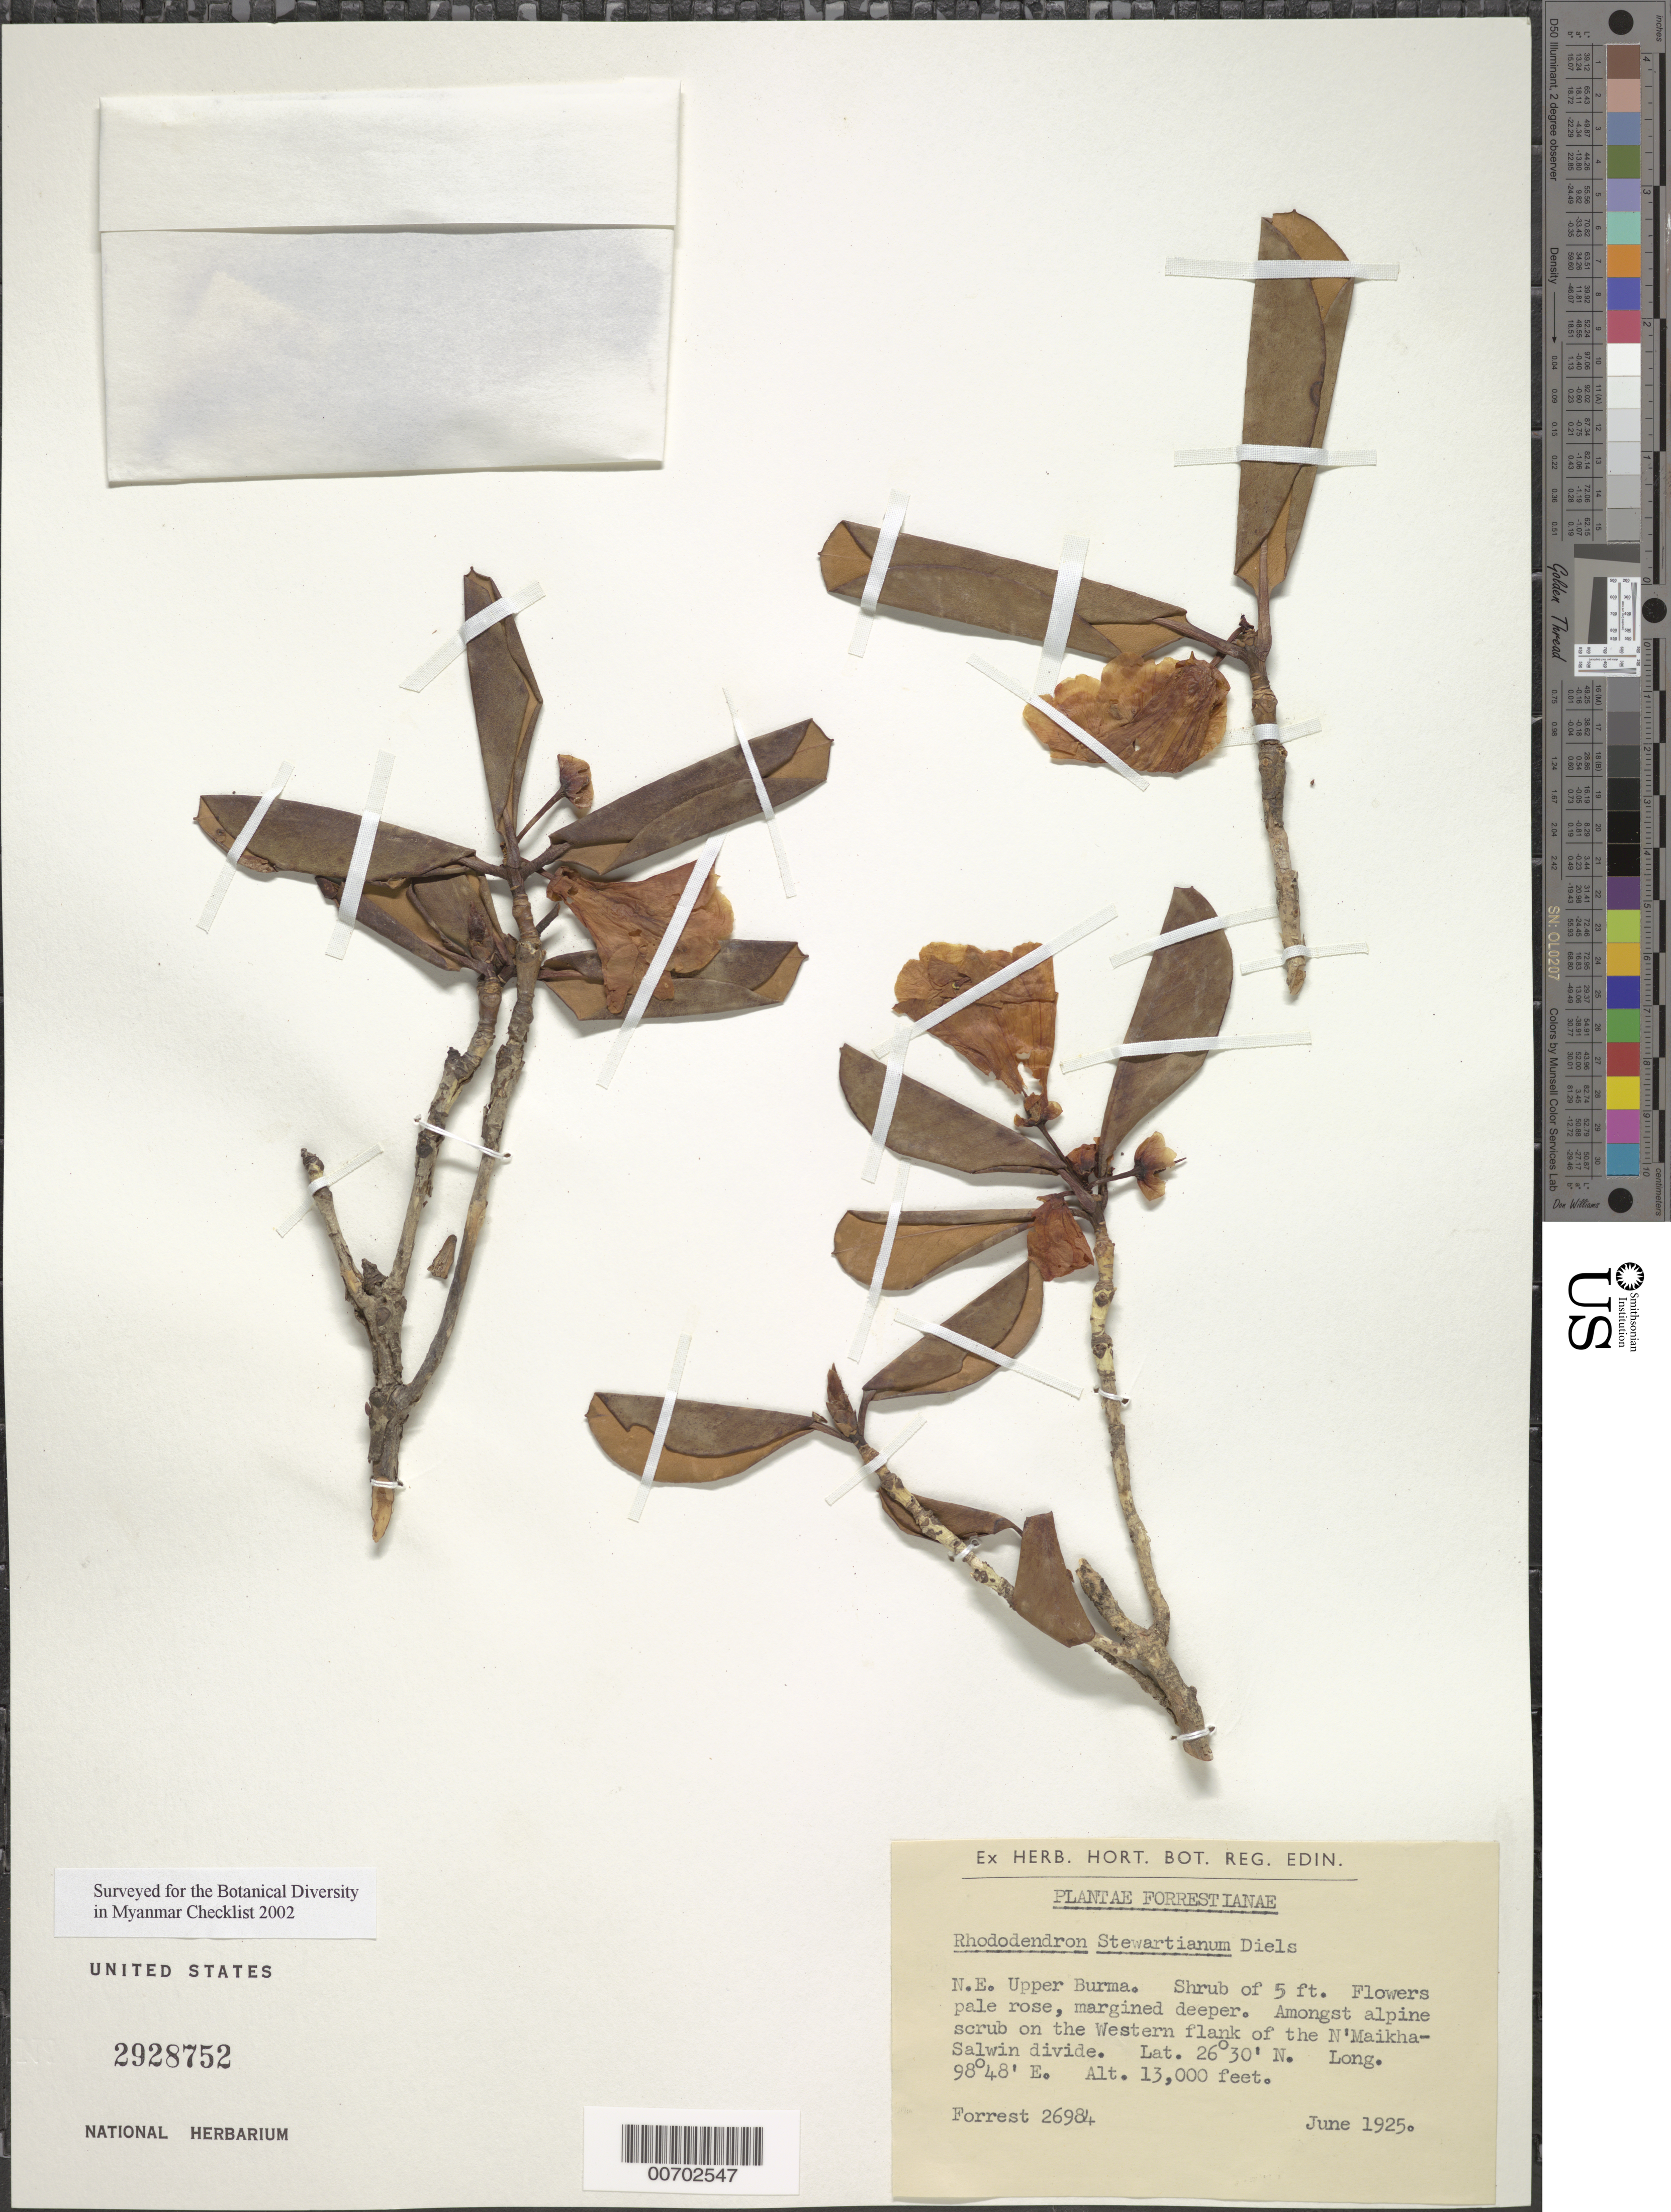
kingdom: Plantae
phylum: Tracheophyta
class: Magnoliopsida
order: Ericales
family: Ericaceae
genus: Rhododendron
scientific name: Rhododendron stewartianum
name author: Diels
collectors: G. Forrest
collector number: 26984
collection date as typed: Jun 1925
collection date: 1925-06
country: Myanmar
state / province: Kachin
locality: N'Maikha-Salwin Divide, W flank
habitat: Among alpine scrub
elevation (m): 3962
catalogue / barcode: US 2928752